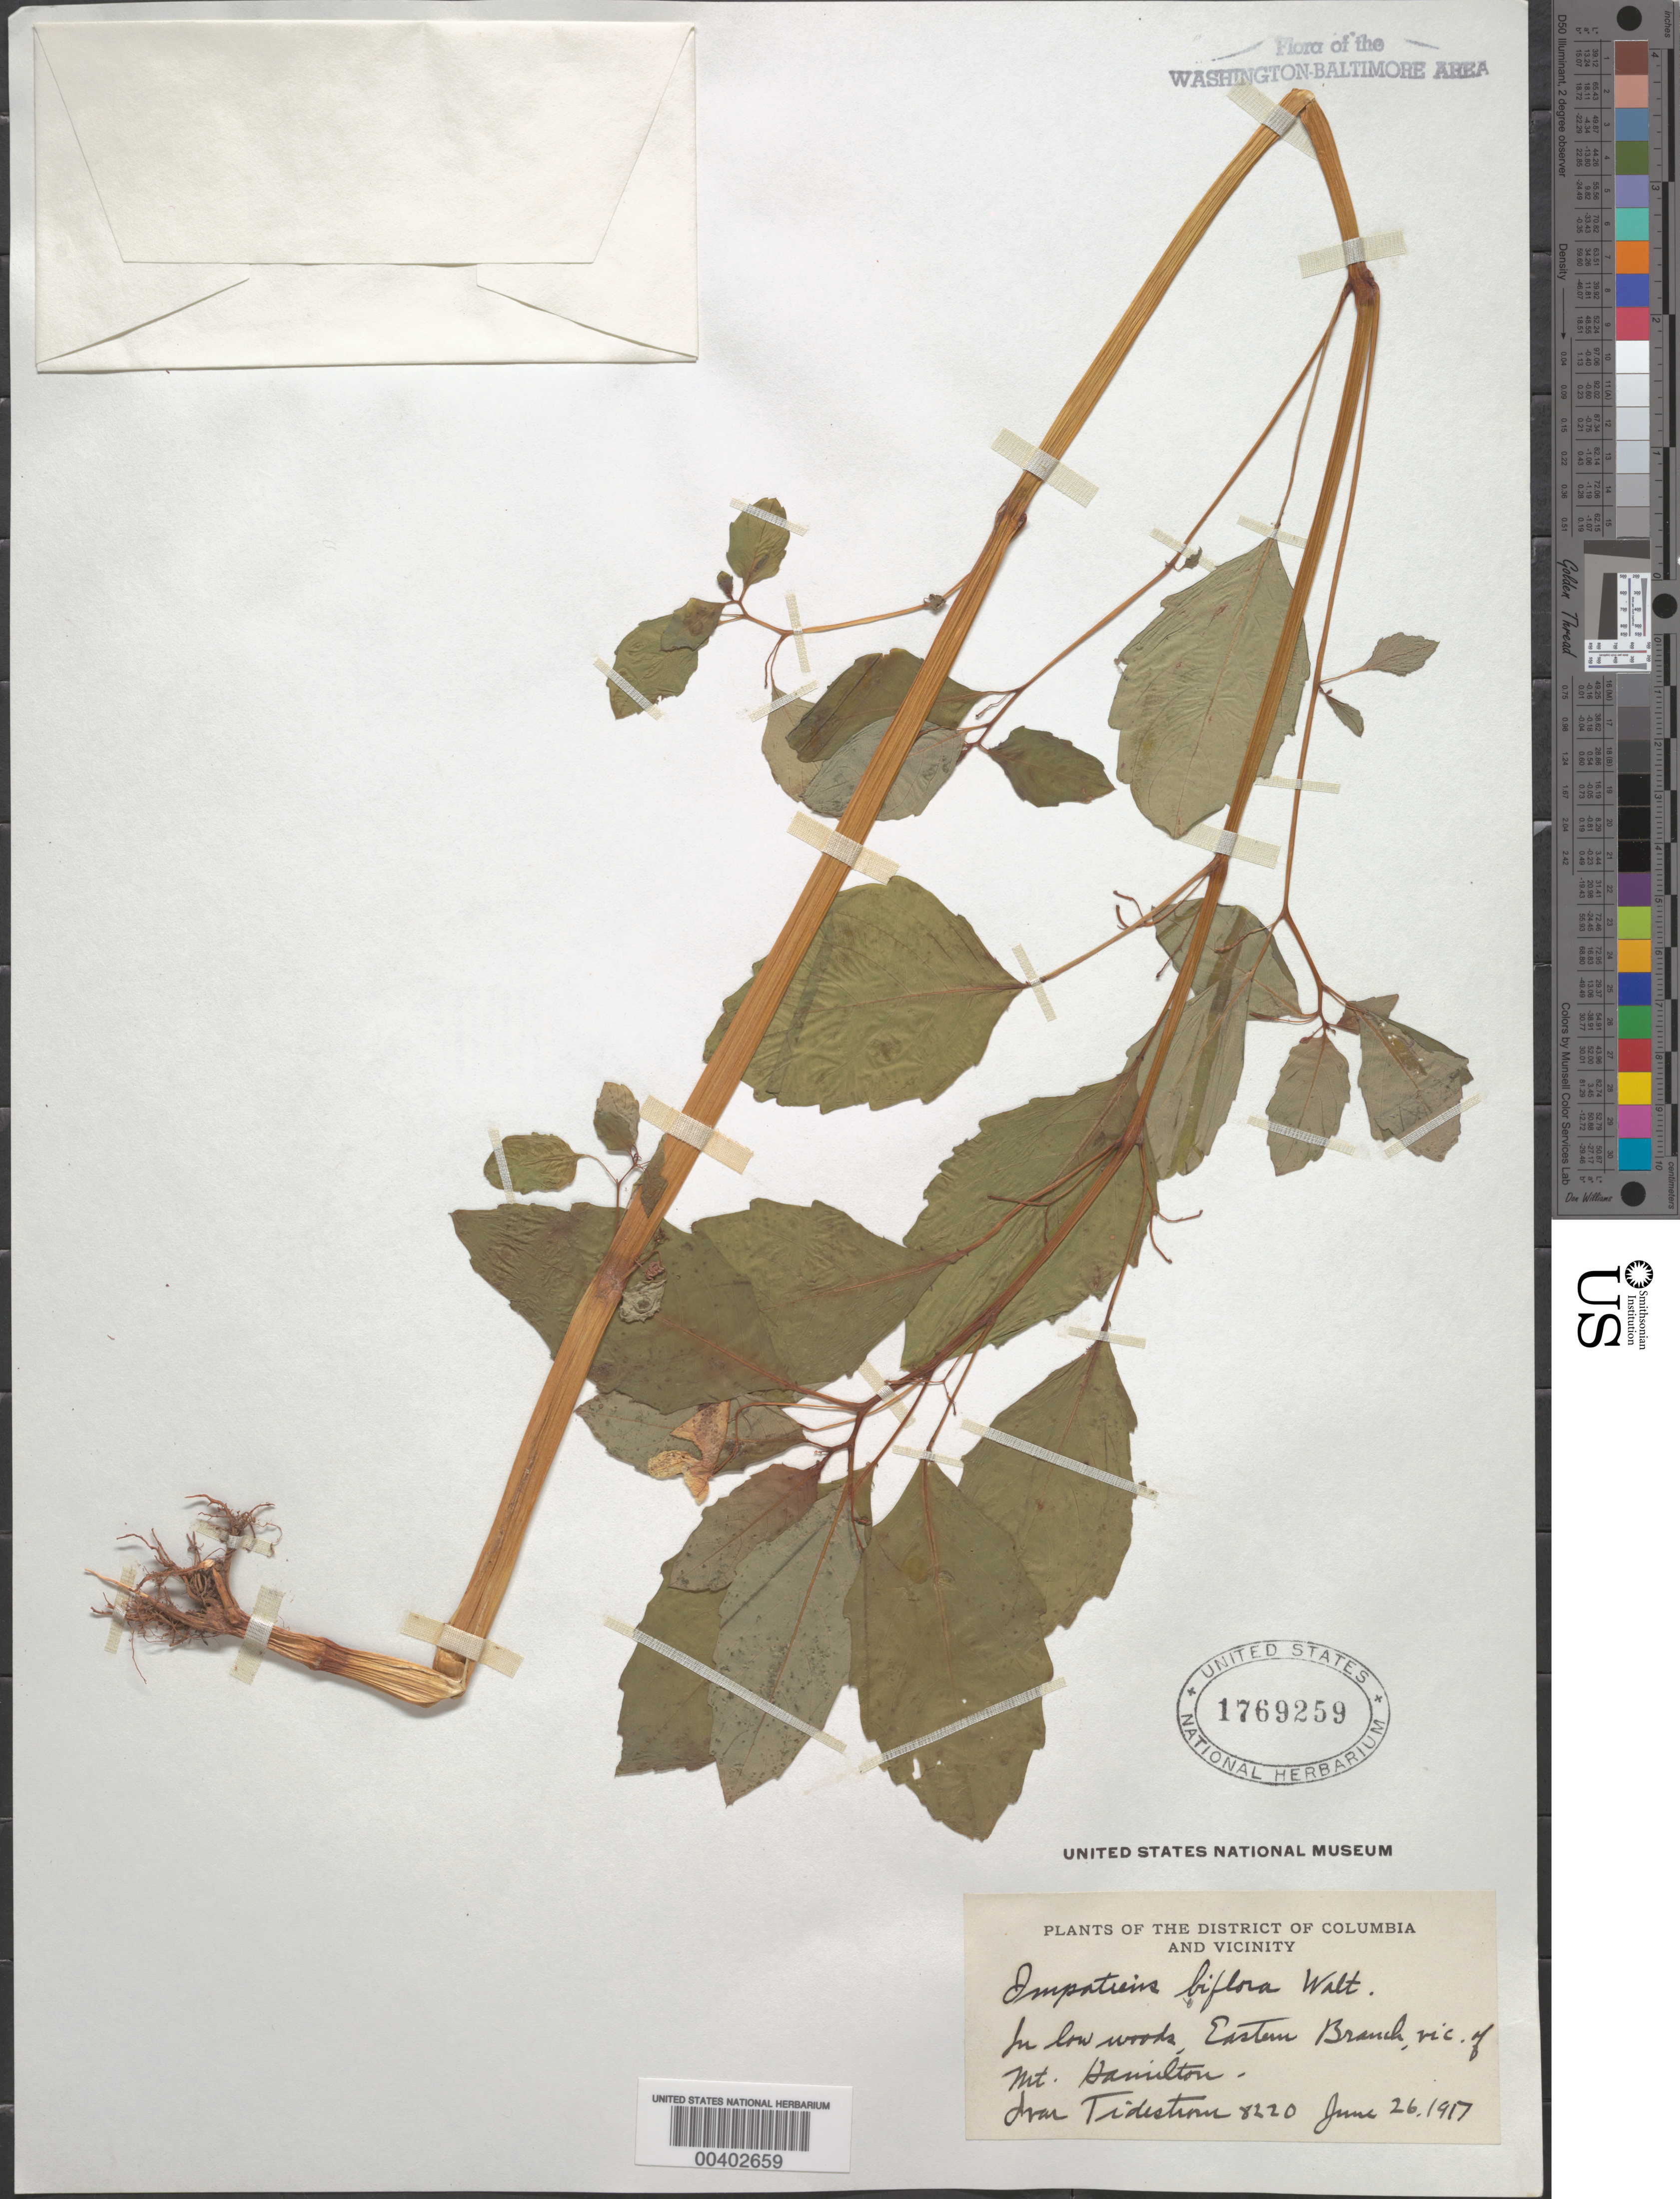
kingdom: Plantae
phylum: Tracheophyta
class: Magnoliopsida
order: Ericales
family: Balsaminaceae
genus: Impatiens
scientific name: Impatiens capensis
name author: Meerb.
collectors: I. F. Tidestrom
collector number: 8220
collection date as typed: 26 Jun 1917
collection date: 1917-06-26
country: United States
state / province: District of Columbia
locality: Eastern Branch, near Mount Hamilton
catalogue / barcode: US 1769259